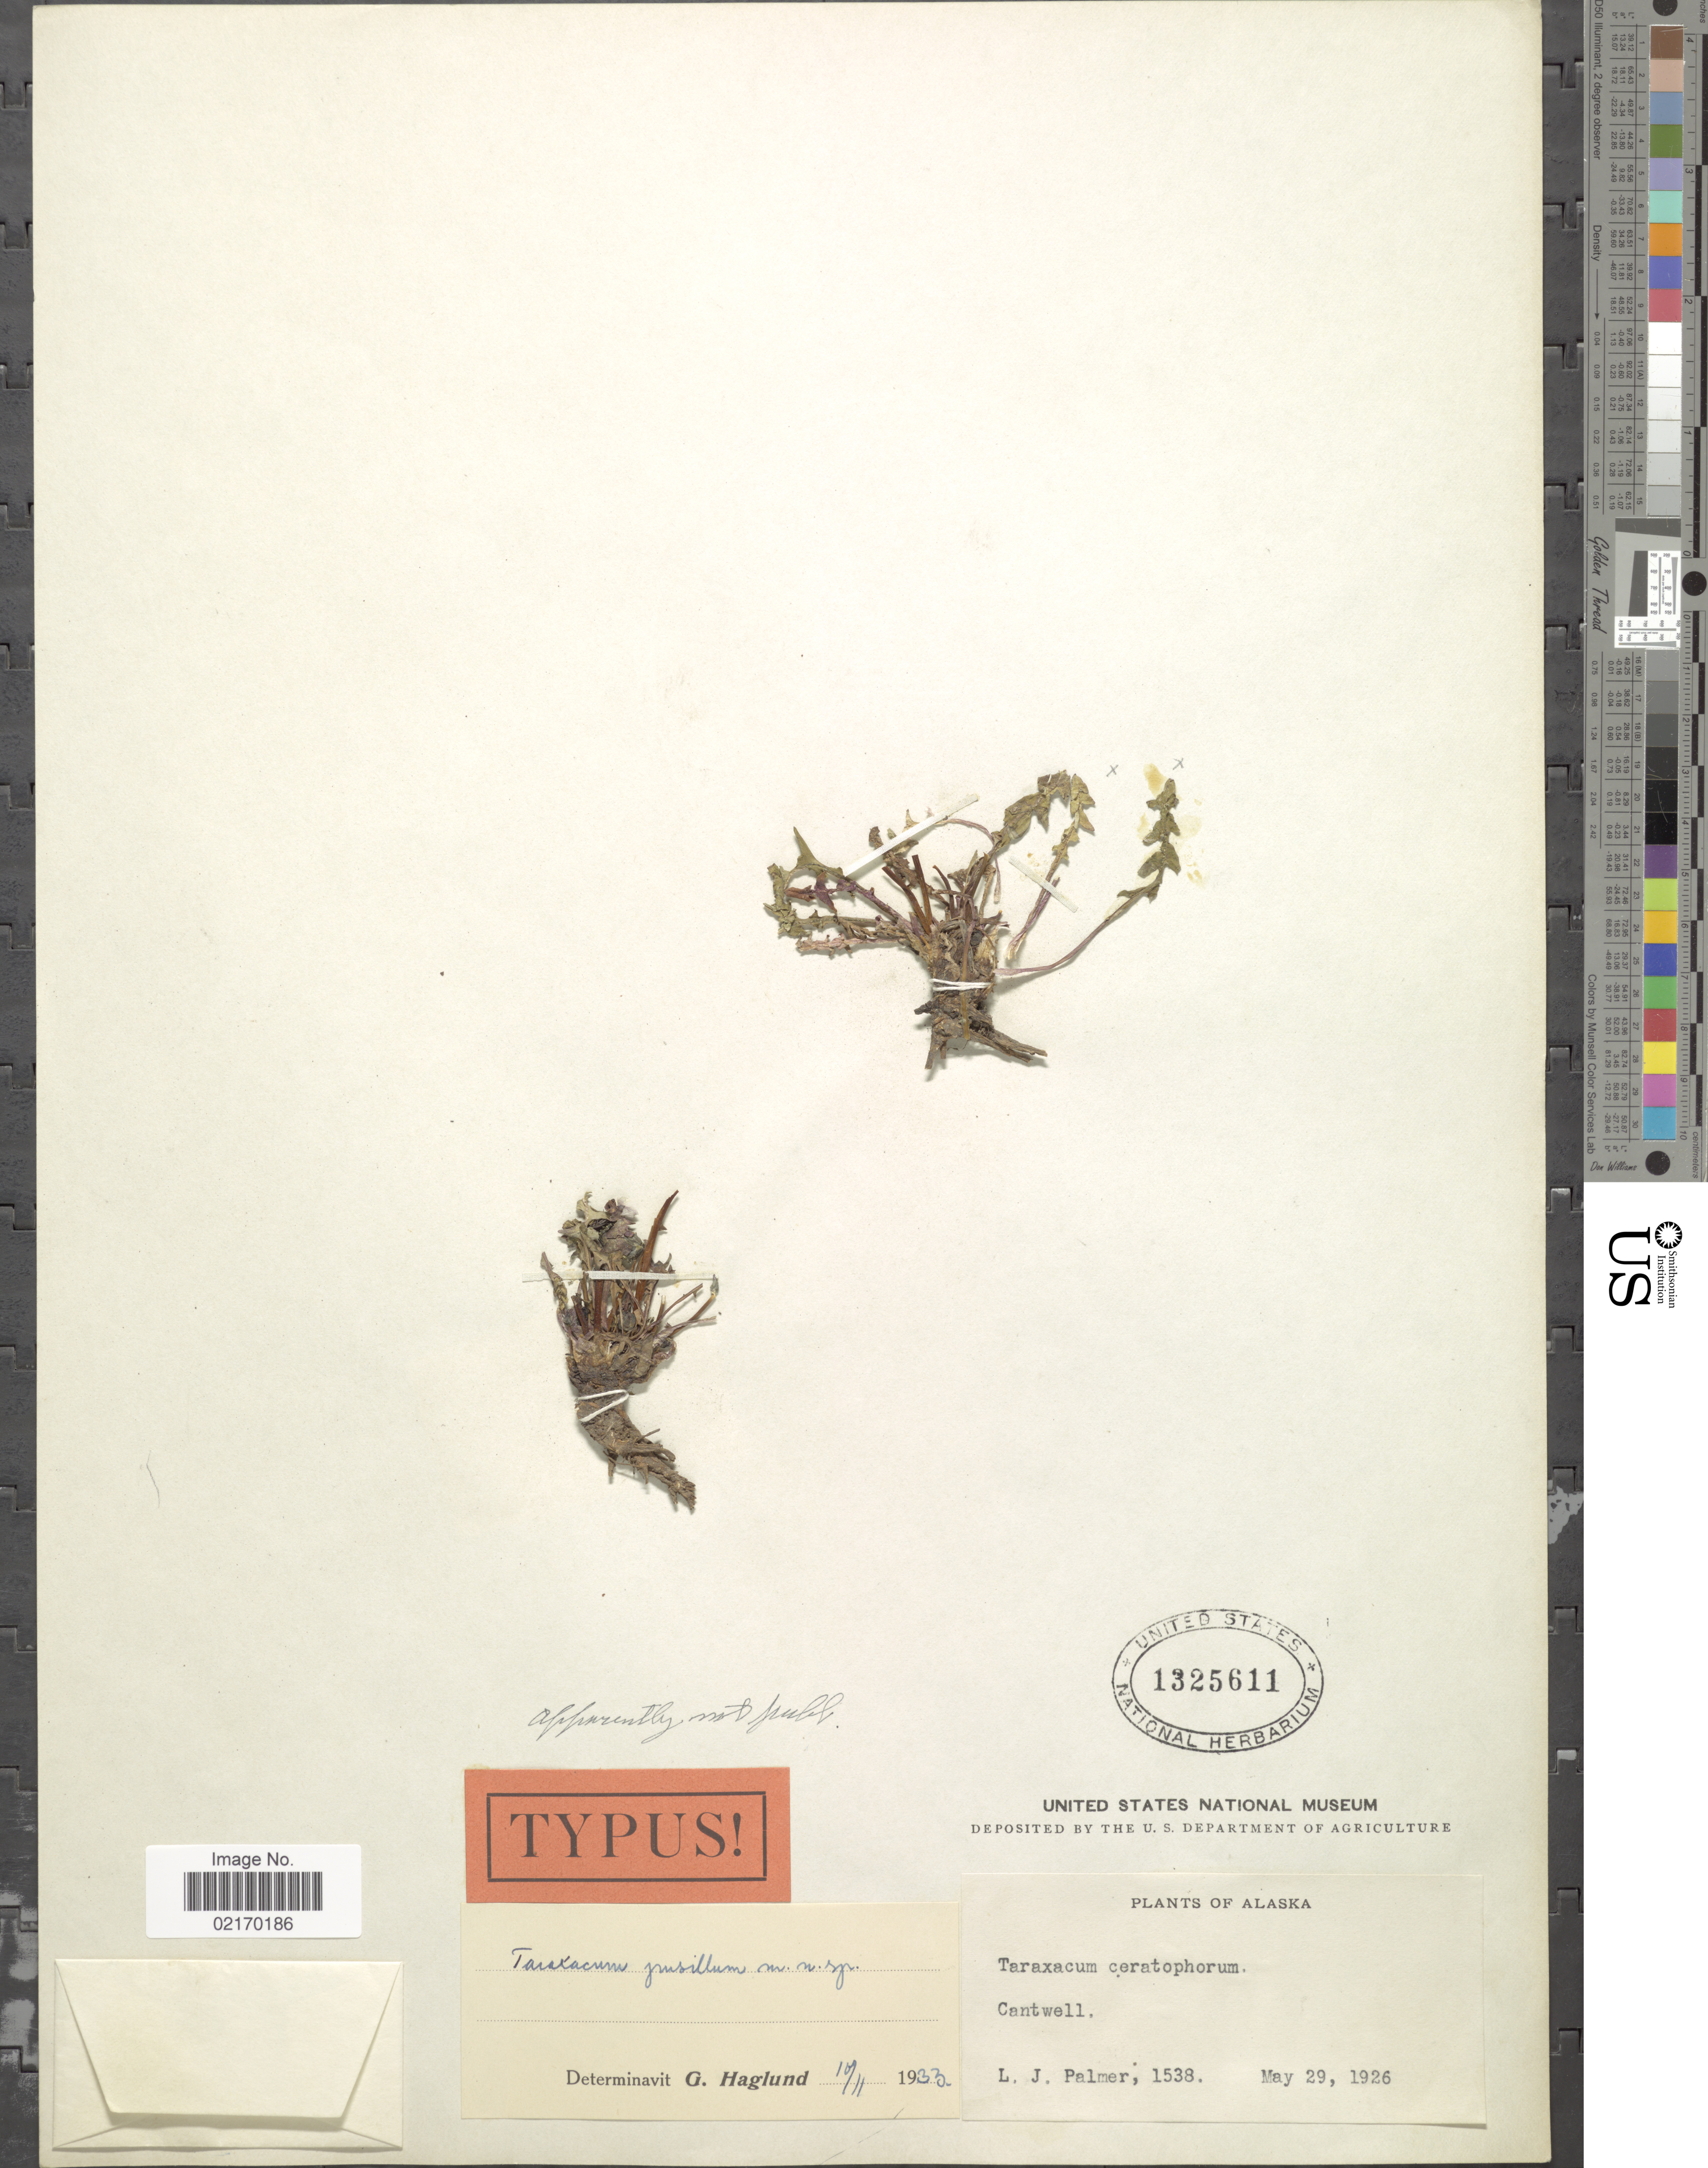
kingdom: Plantae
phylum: Tracheophyta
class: Magnoliopsida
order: Asterales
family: Asteraceae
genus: Taraxacum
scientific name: Taraxacum sp.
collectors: L. J. Palmer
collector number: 1538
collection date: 1926-05-29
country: United States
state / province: Alaska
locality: Cantwell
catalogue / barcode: US 1325611